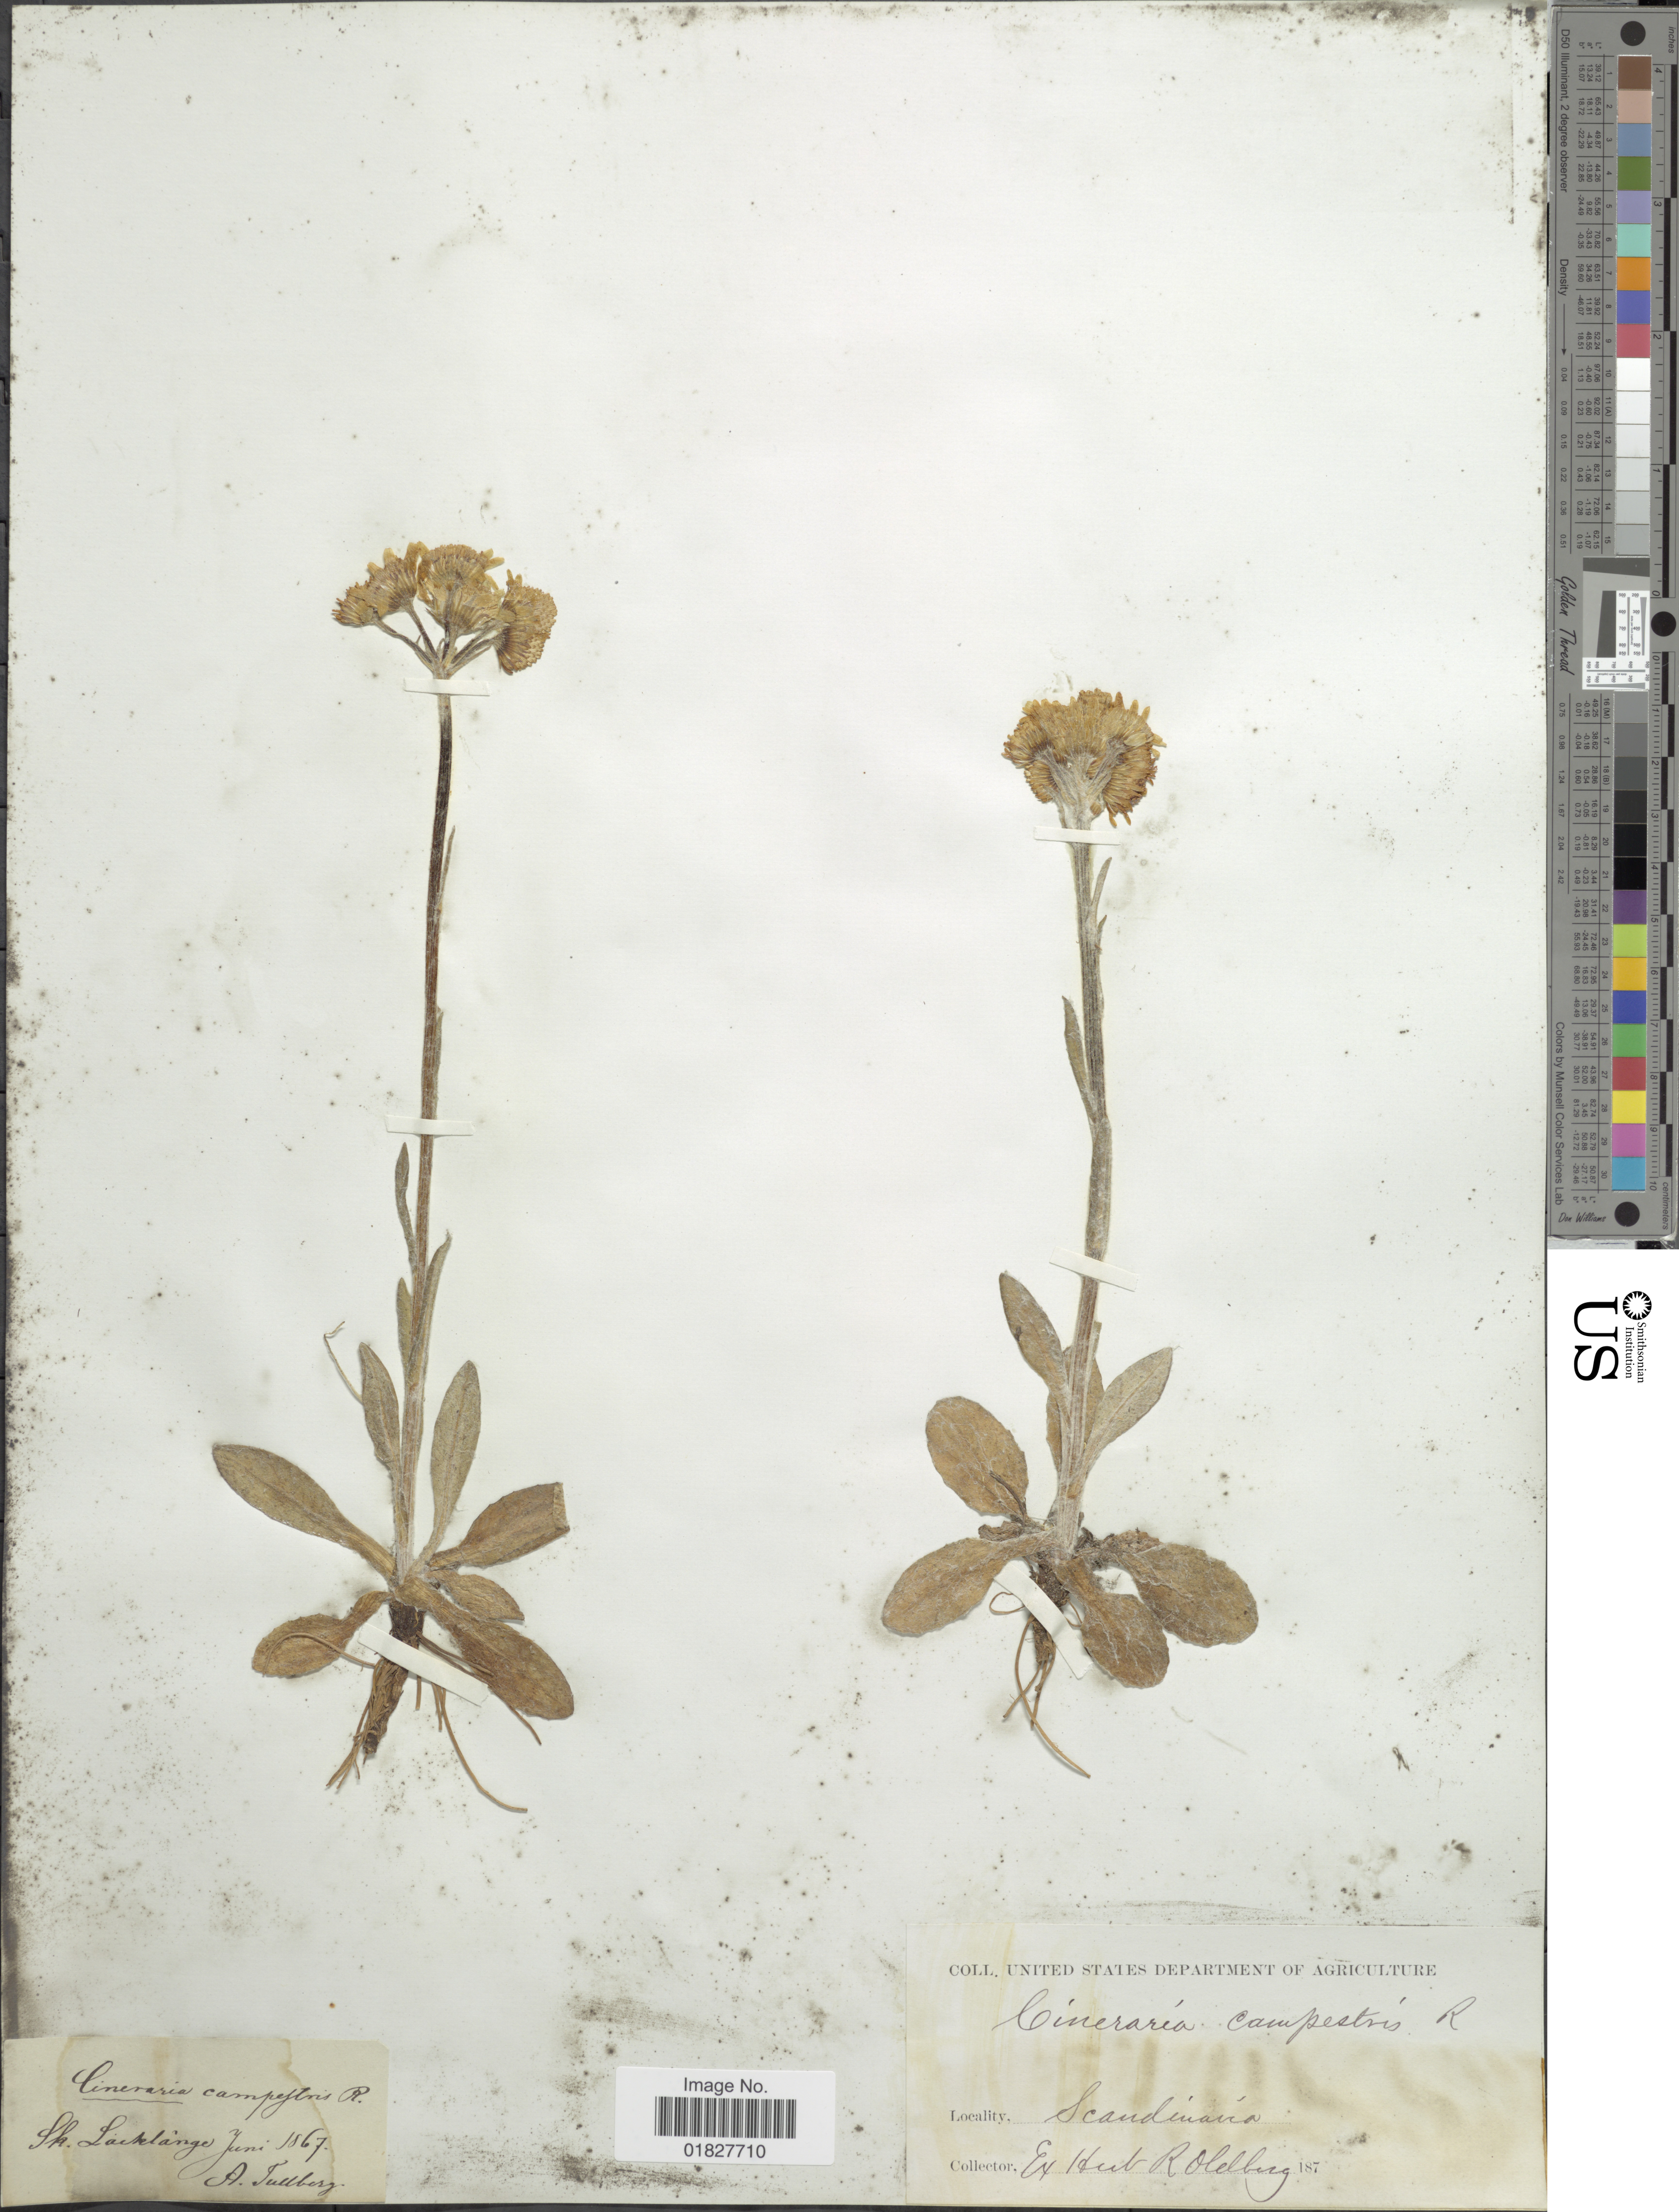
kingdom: Plantae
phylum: Tracheophyta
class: Magnoliopsida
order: Asterales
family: Asteraceae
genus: Cineraria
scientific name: Cineraria campestris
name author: Retz.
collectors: P. Tullberg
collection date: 1867-06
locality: Scandinavia, Ste. Lacklange [interpreted]